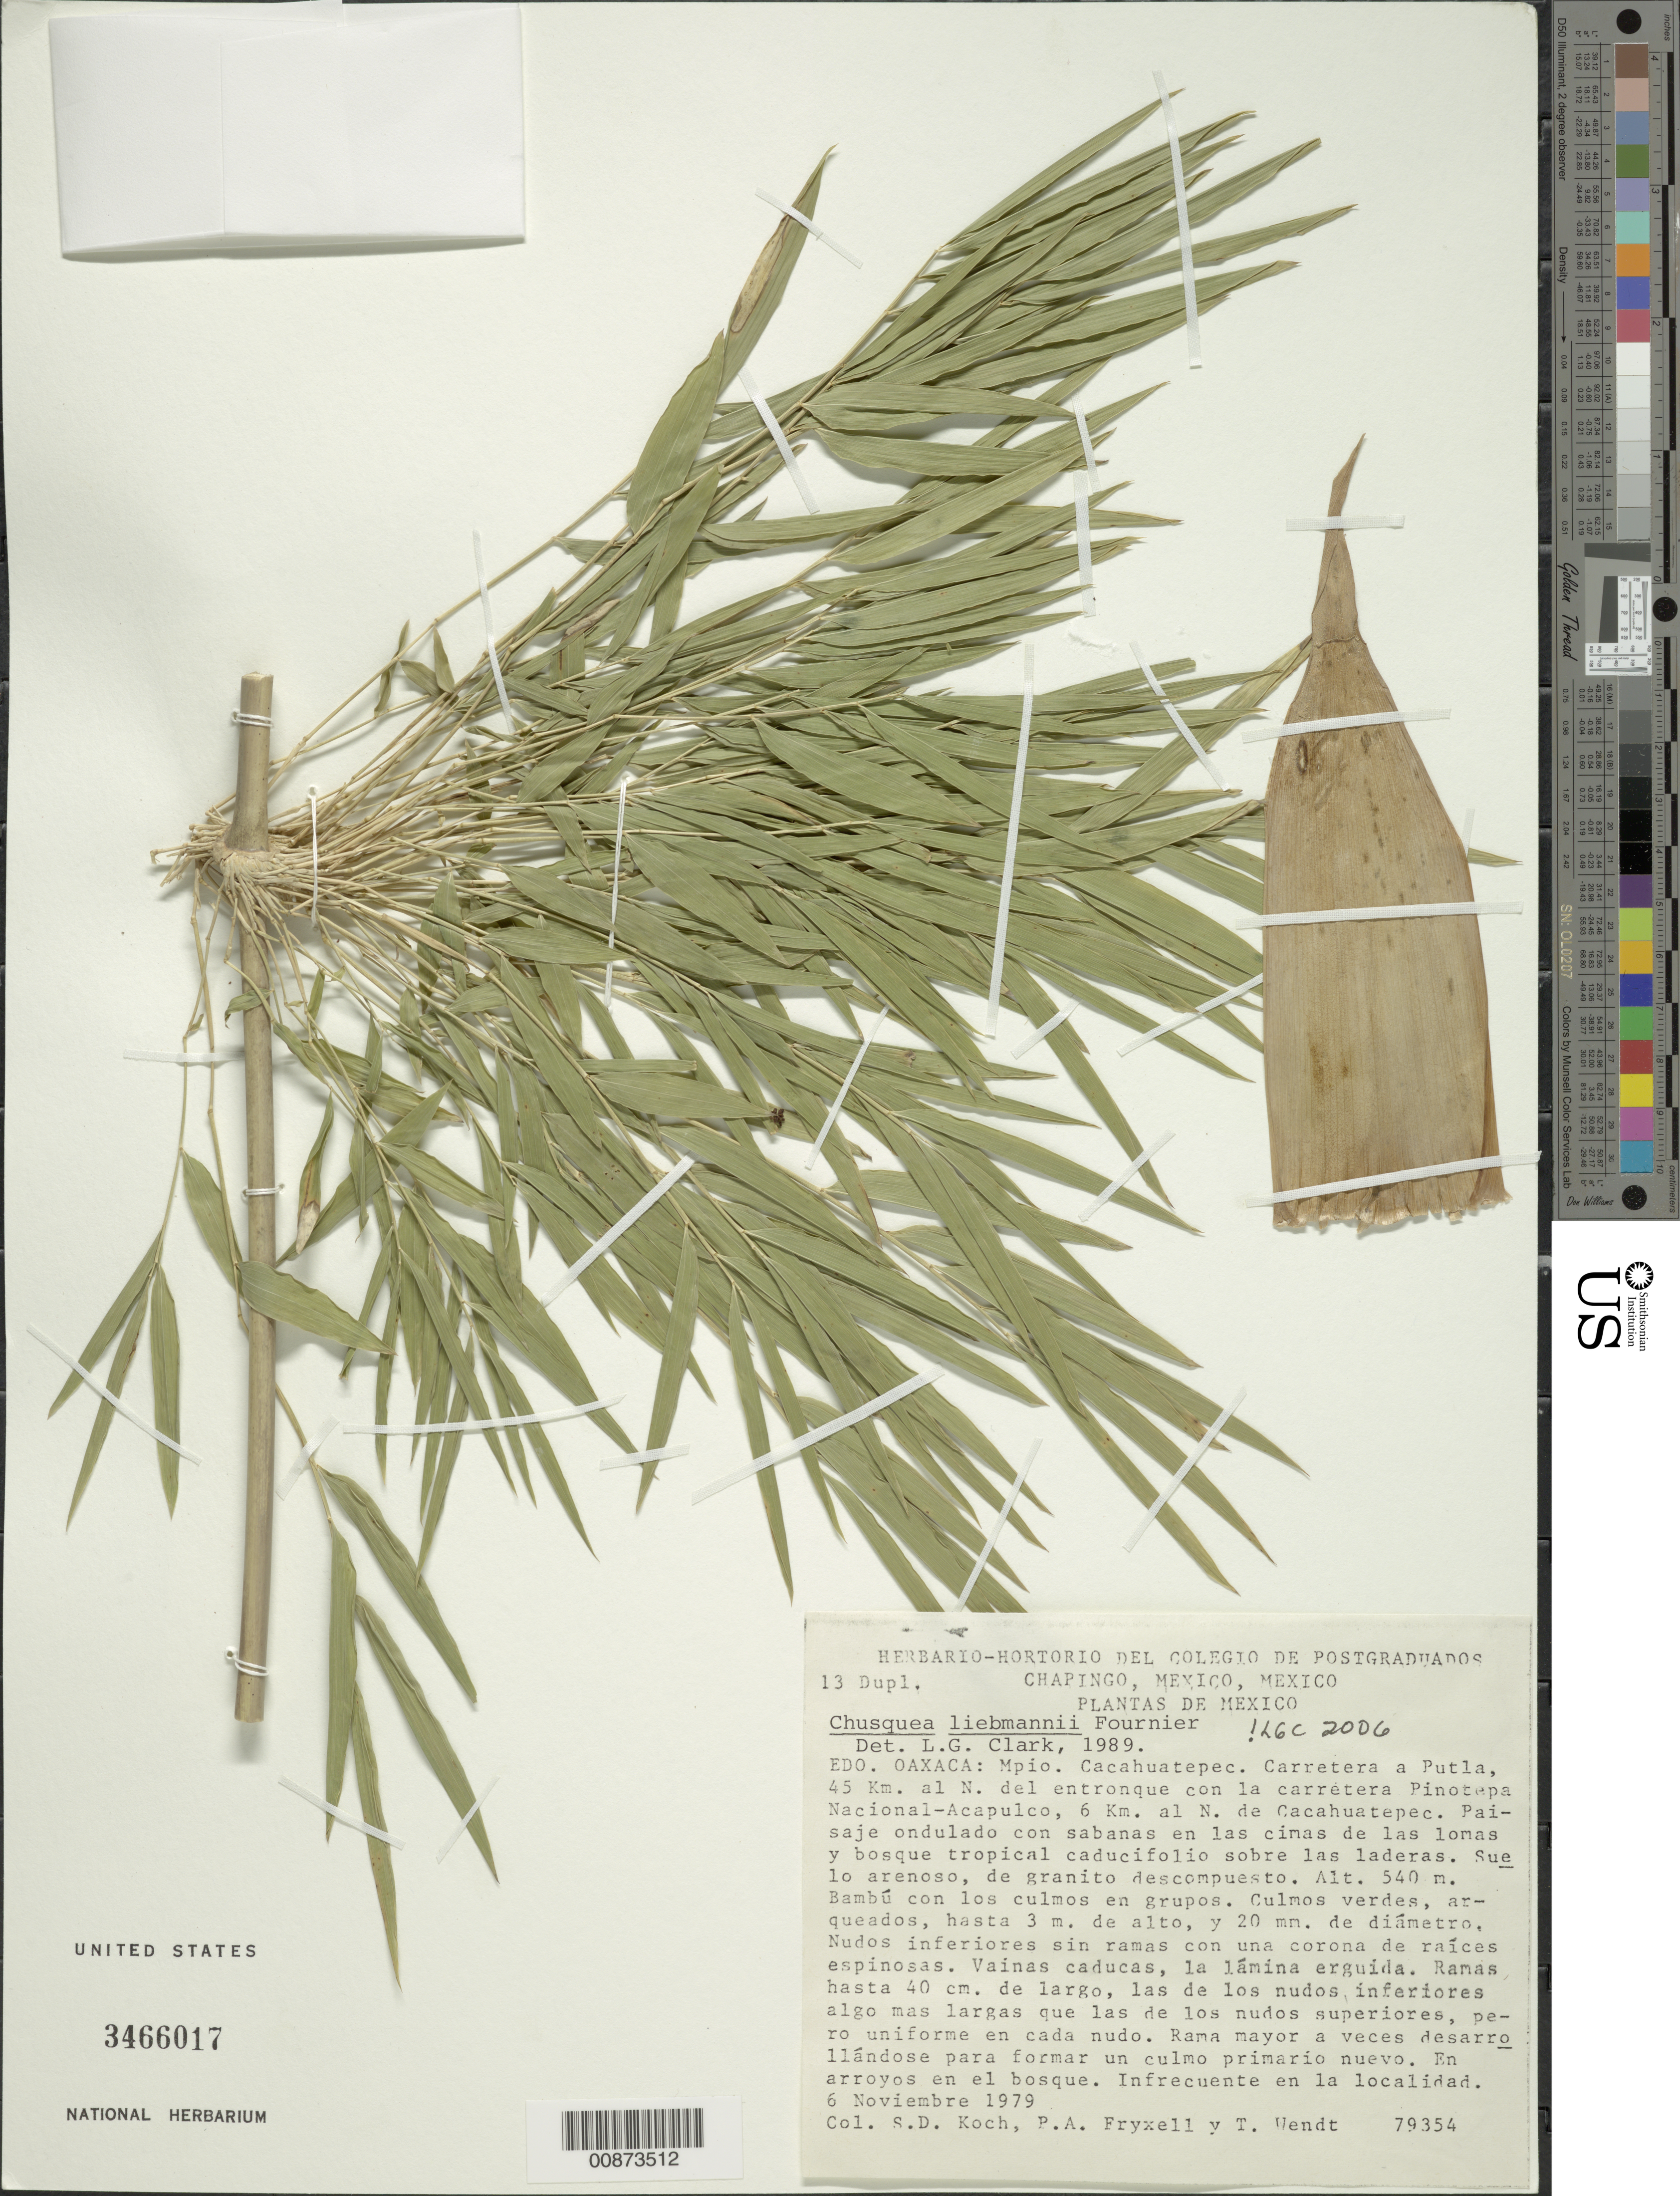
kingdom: Plantae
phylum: Tracheophyta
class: Liliopsida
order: Poales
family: Poaceae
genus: Chusquea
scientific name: Chusquea liebmannii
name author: E. Fourn.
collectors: S. D. Koch et al.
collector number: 79354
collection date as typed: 06 Nov 1979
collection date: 1979-11-06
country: Mexico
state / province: Oaxaca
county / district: Cacahuatepec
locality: Carretera a Putla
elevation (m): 540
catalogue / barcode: US 3466017